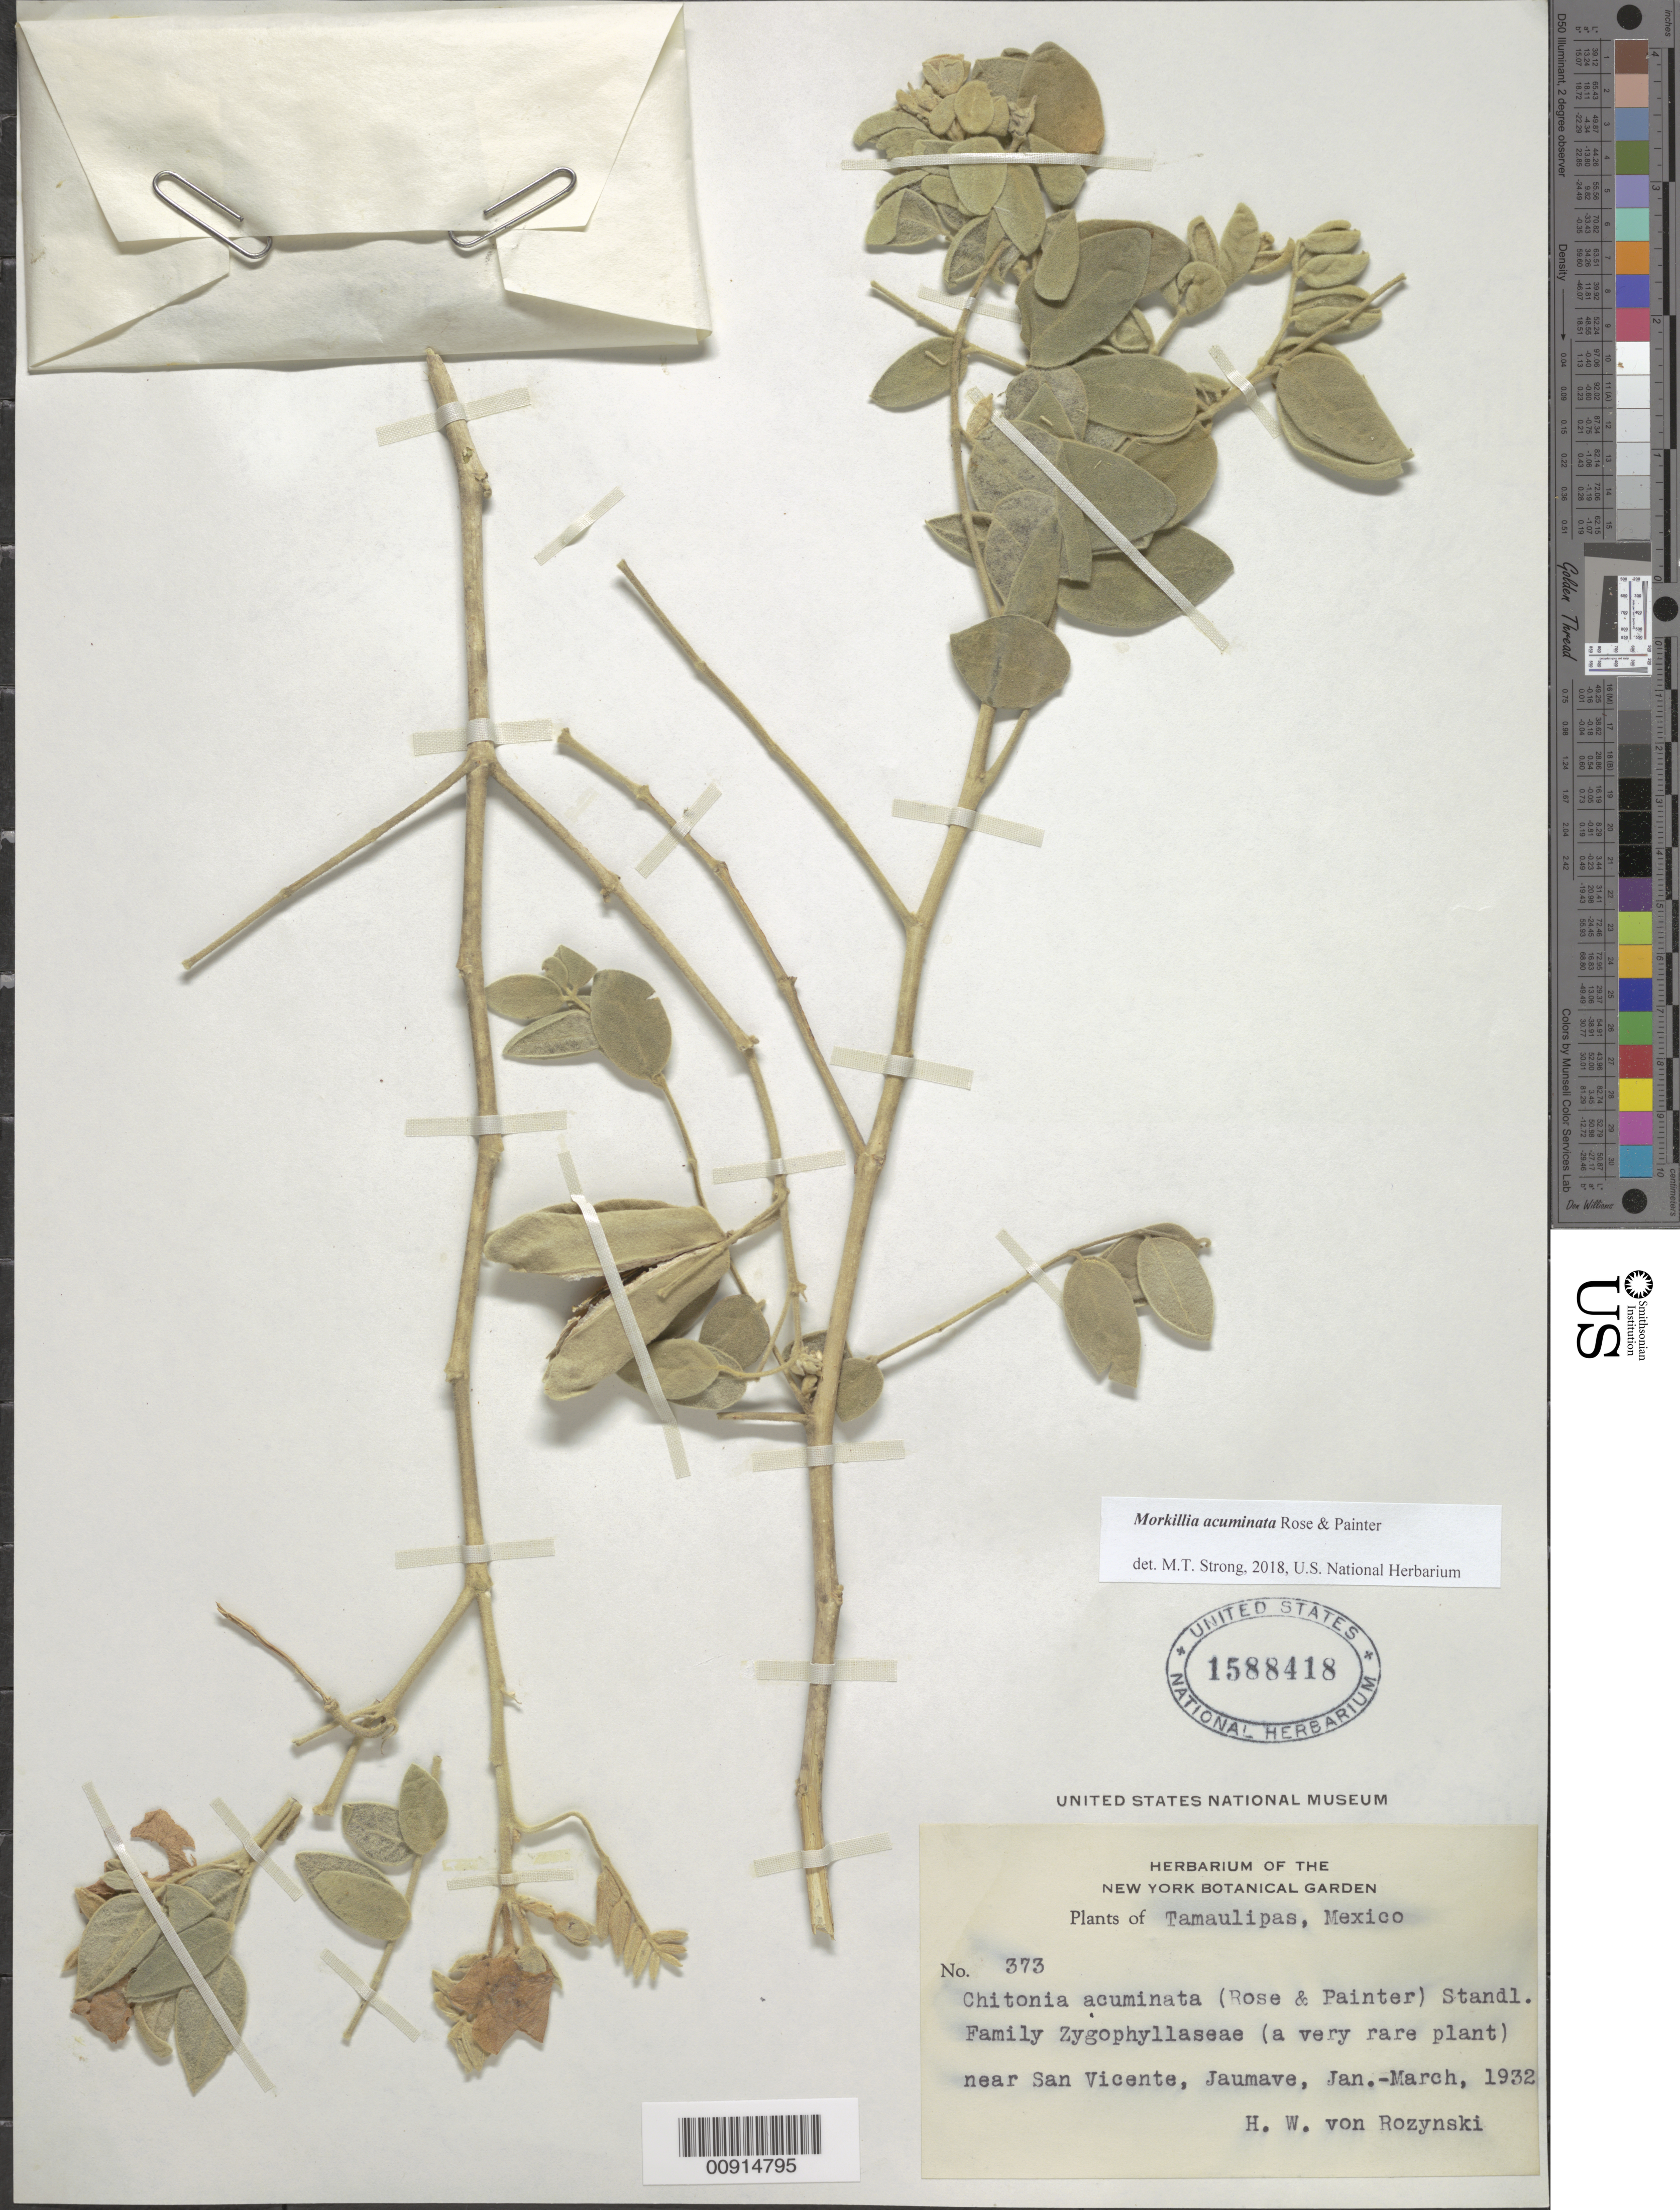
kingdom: Plantae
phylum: Tracheophyta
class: Magnoliopsida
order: Zygophyllales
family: Zygophyllaceae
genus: Morkillia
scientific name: Morkillia acuminata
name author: Rose & J.H. Painter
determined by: Strong, Mark T., (BOT), Smithsonian Institution - National Museum of Natural History (UNITED STATES)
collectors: Rozynski, H. W. von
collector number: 373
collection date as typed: Jan 1932 to -- Mar 1932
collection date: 1932-01/1932-03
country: Mexico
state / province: Tamaulipas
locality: Tamaulipas: near San Vicente, Jaumave.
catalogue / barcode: US 1588418